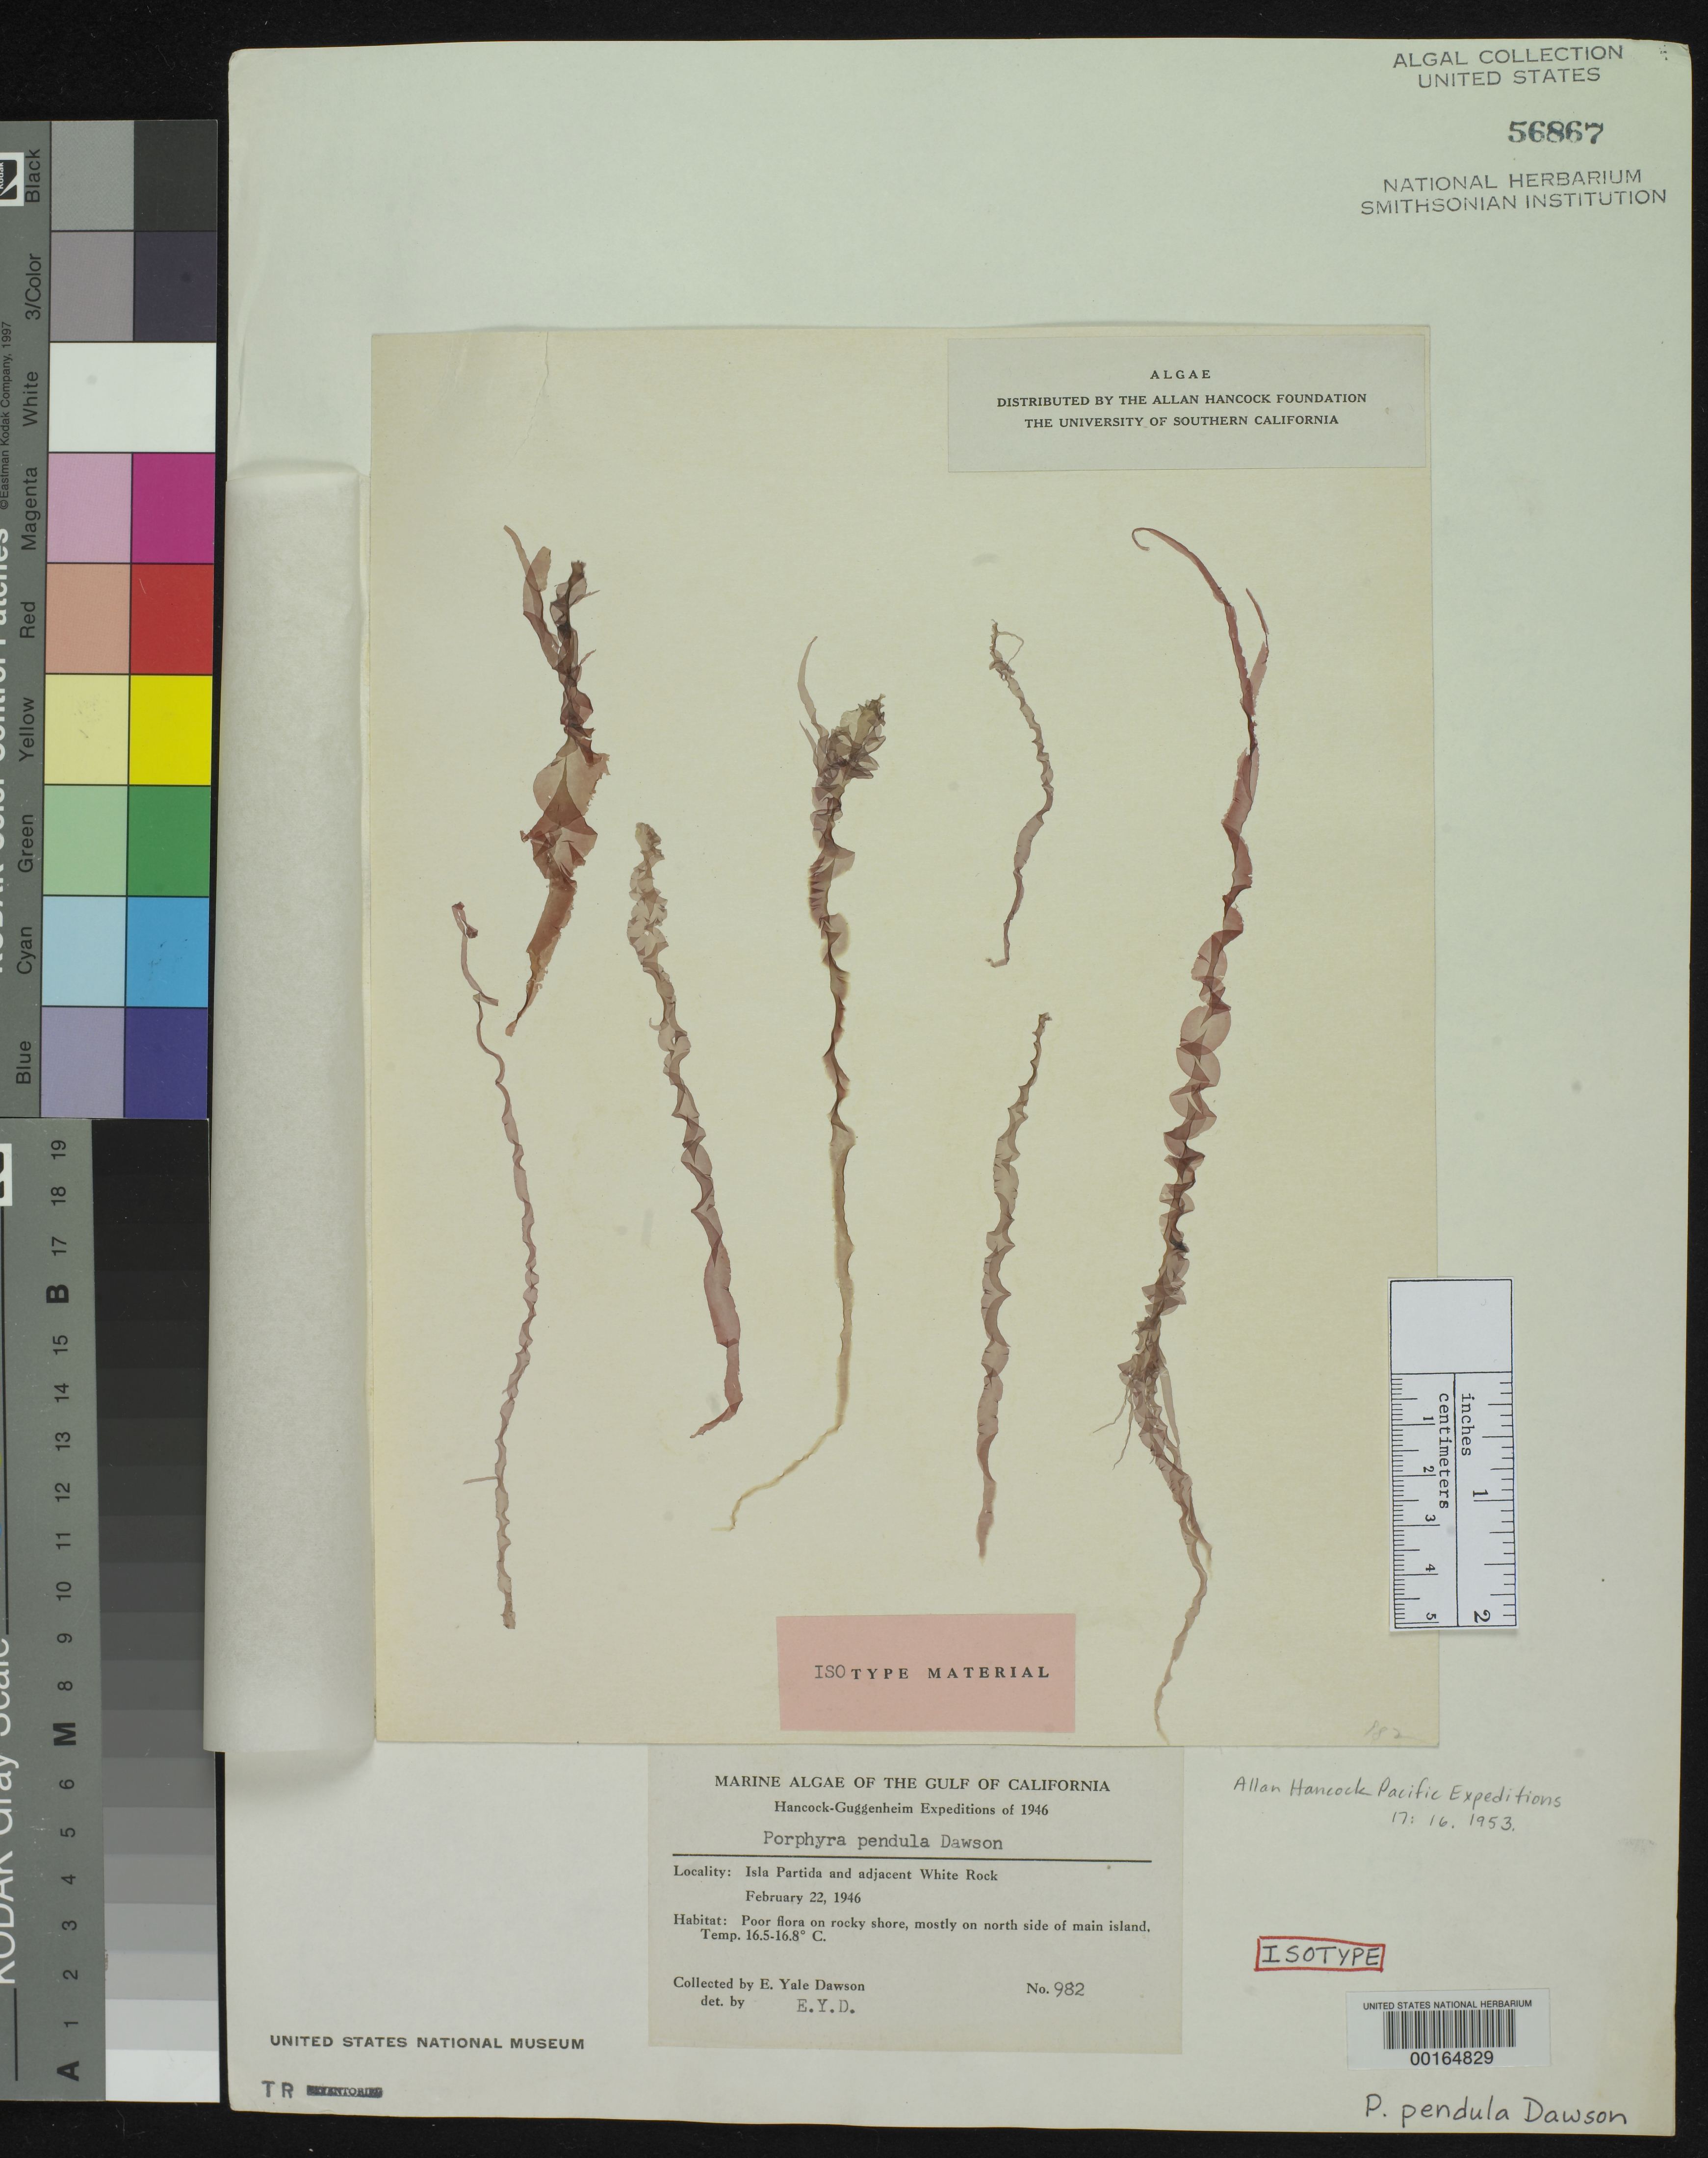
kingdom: Plantae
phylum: Rhodophyta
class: Bangiophyceae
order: Bangiales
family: Bangiaceae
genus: Porphyra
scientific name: Porphyra pendula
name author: E.Y. Dawson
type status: Isotype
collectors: E. Y. Dawson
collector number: EYD 982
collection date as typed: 22 Feb 1946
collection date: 1946-02-22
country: Mexico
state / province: Baja California Sur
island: Isla Partida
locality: And Roca Blanca (White Rock)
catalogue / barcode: US 56867